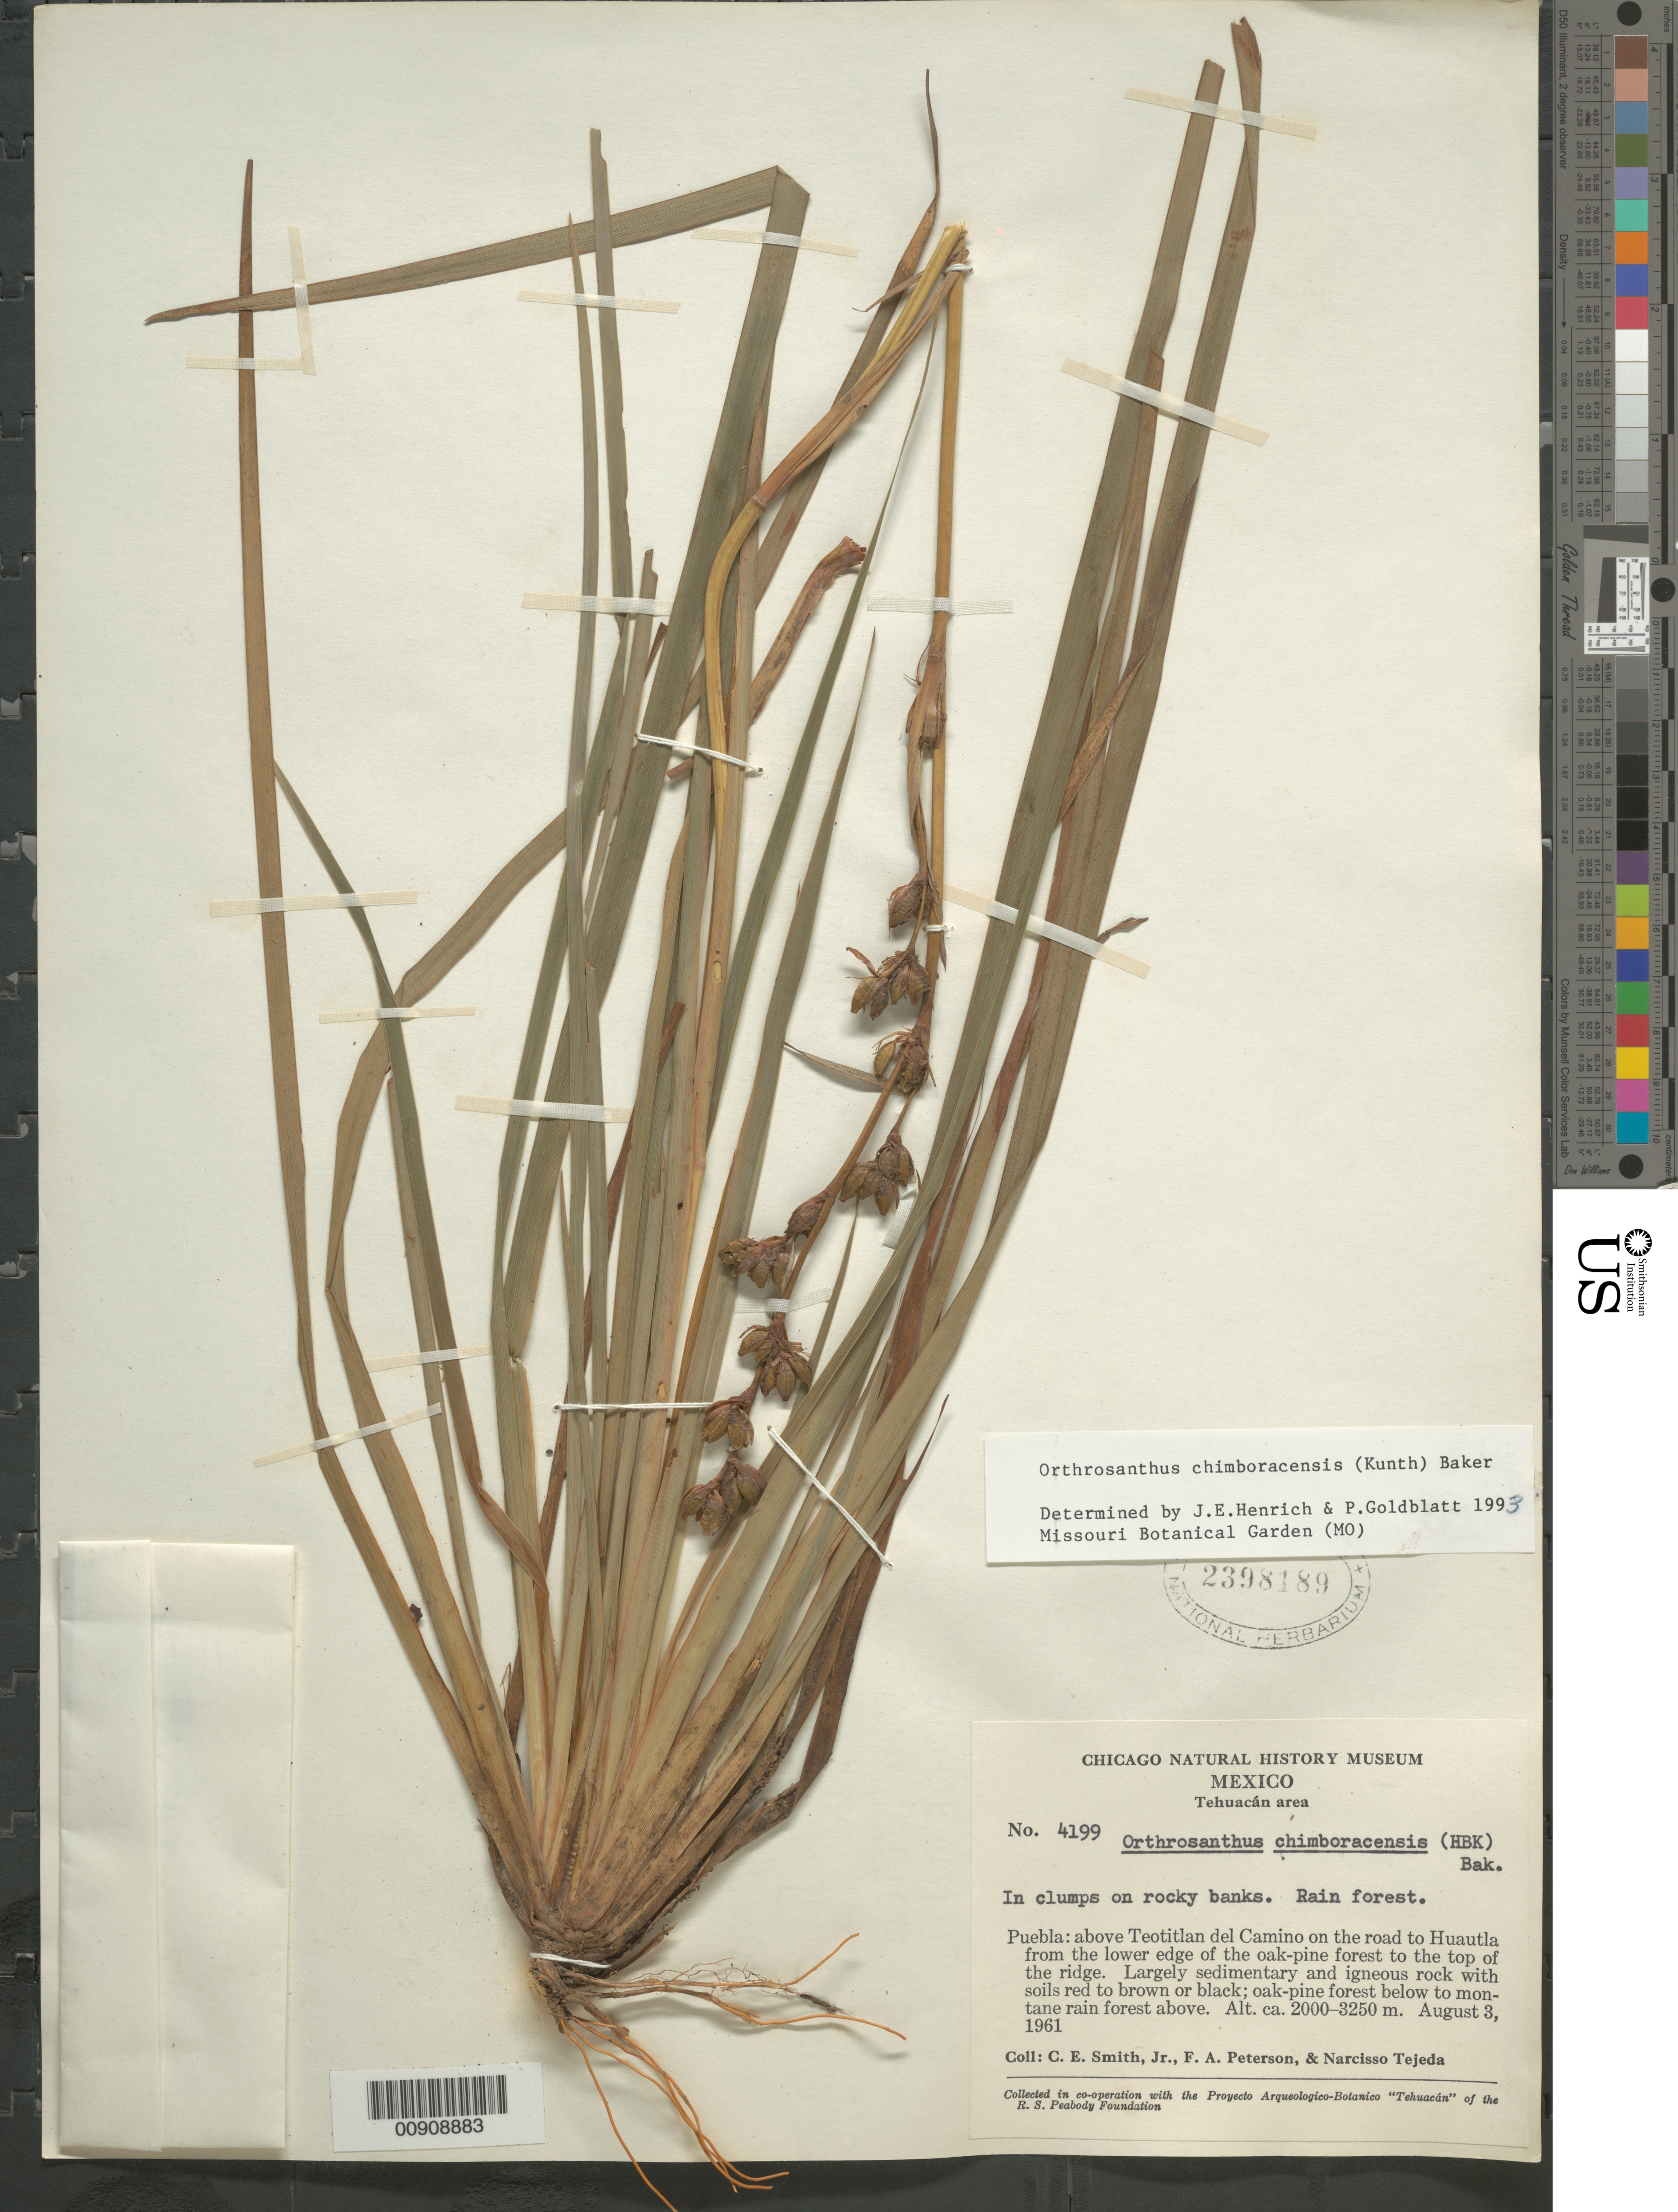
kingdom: Plantae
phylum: Tracheophyta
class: Liliopsida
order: Asparagales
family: Iridaceae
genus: Orthrosanthus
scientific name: Orthrosanthus chimboracensis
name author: (Kunth) Baker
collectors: C. E. Smith Jr., F. A. Peterson & N. Tejeda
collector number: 4199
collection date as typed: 03 Aug 1961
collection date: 1961-08-03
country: Mexico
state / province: Puebla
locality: Puebla: above Teotitlan del Camino on the road to Huautla.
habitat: In clumps on rocky banks. Rain forest. From the lower edge of the oak-pine forest to the top of the ridge. Largely sedimentary and igneous rock with soils red to brown or black; oak-pine forest below to montane rain forest above.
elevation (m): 3250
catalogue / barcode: US 2398189